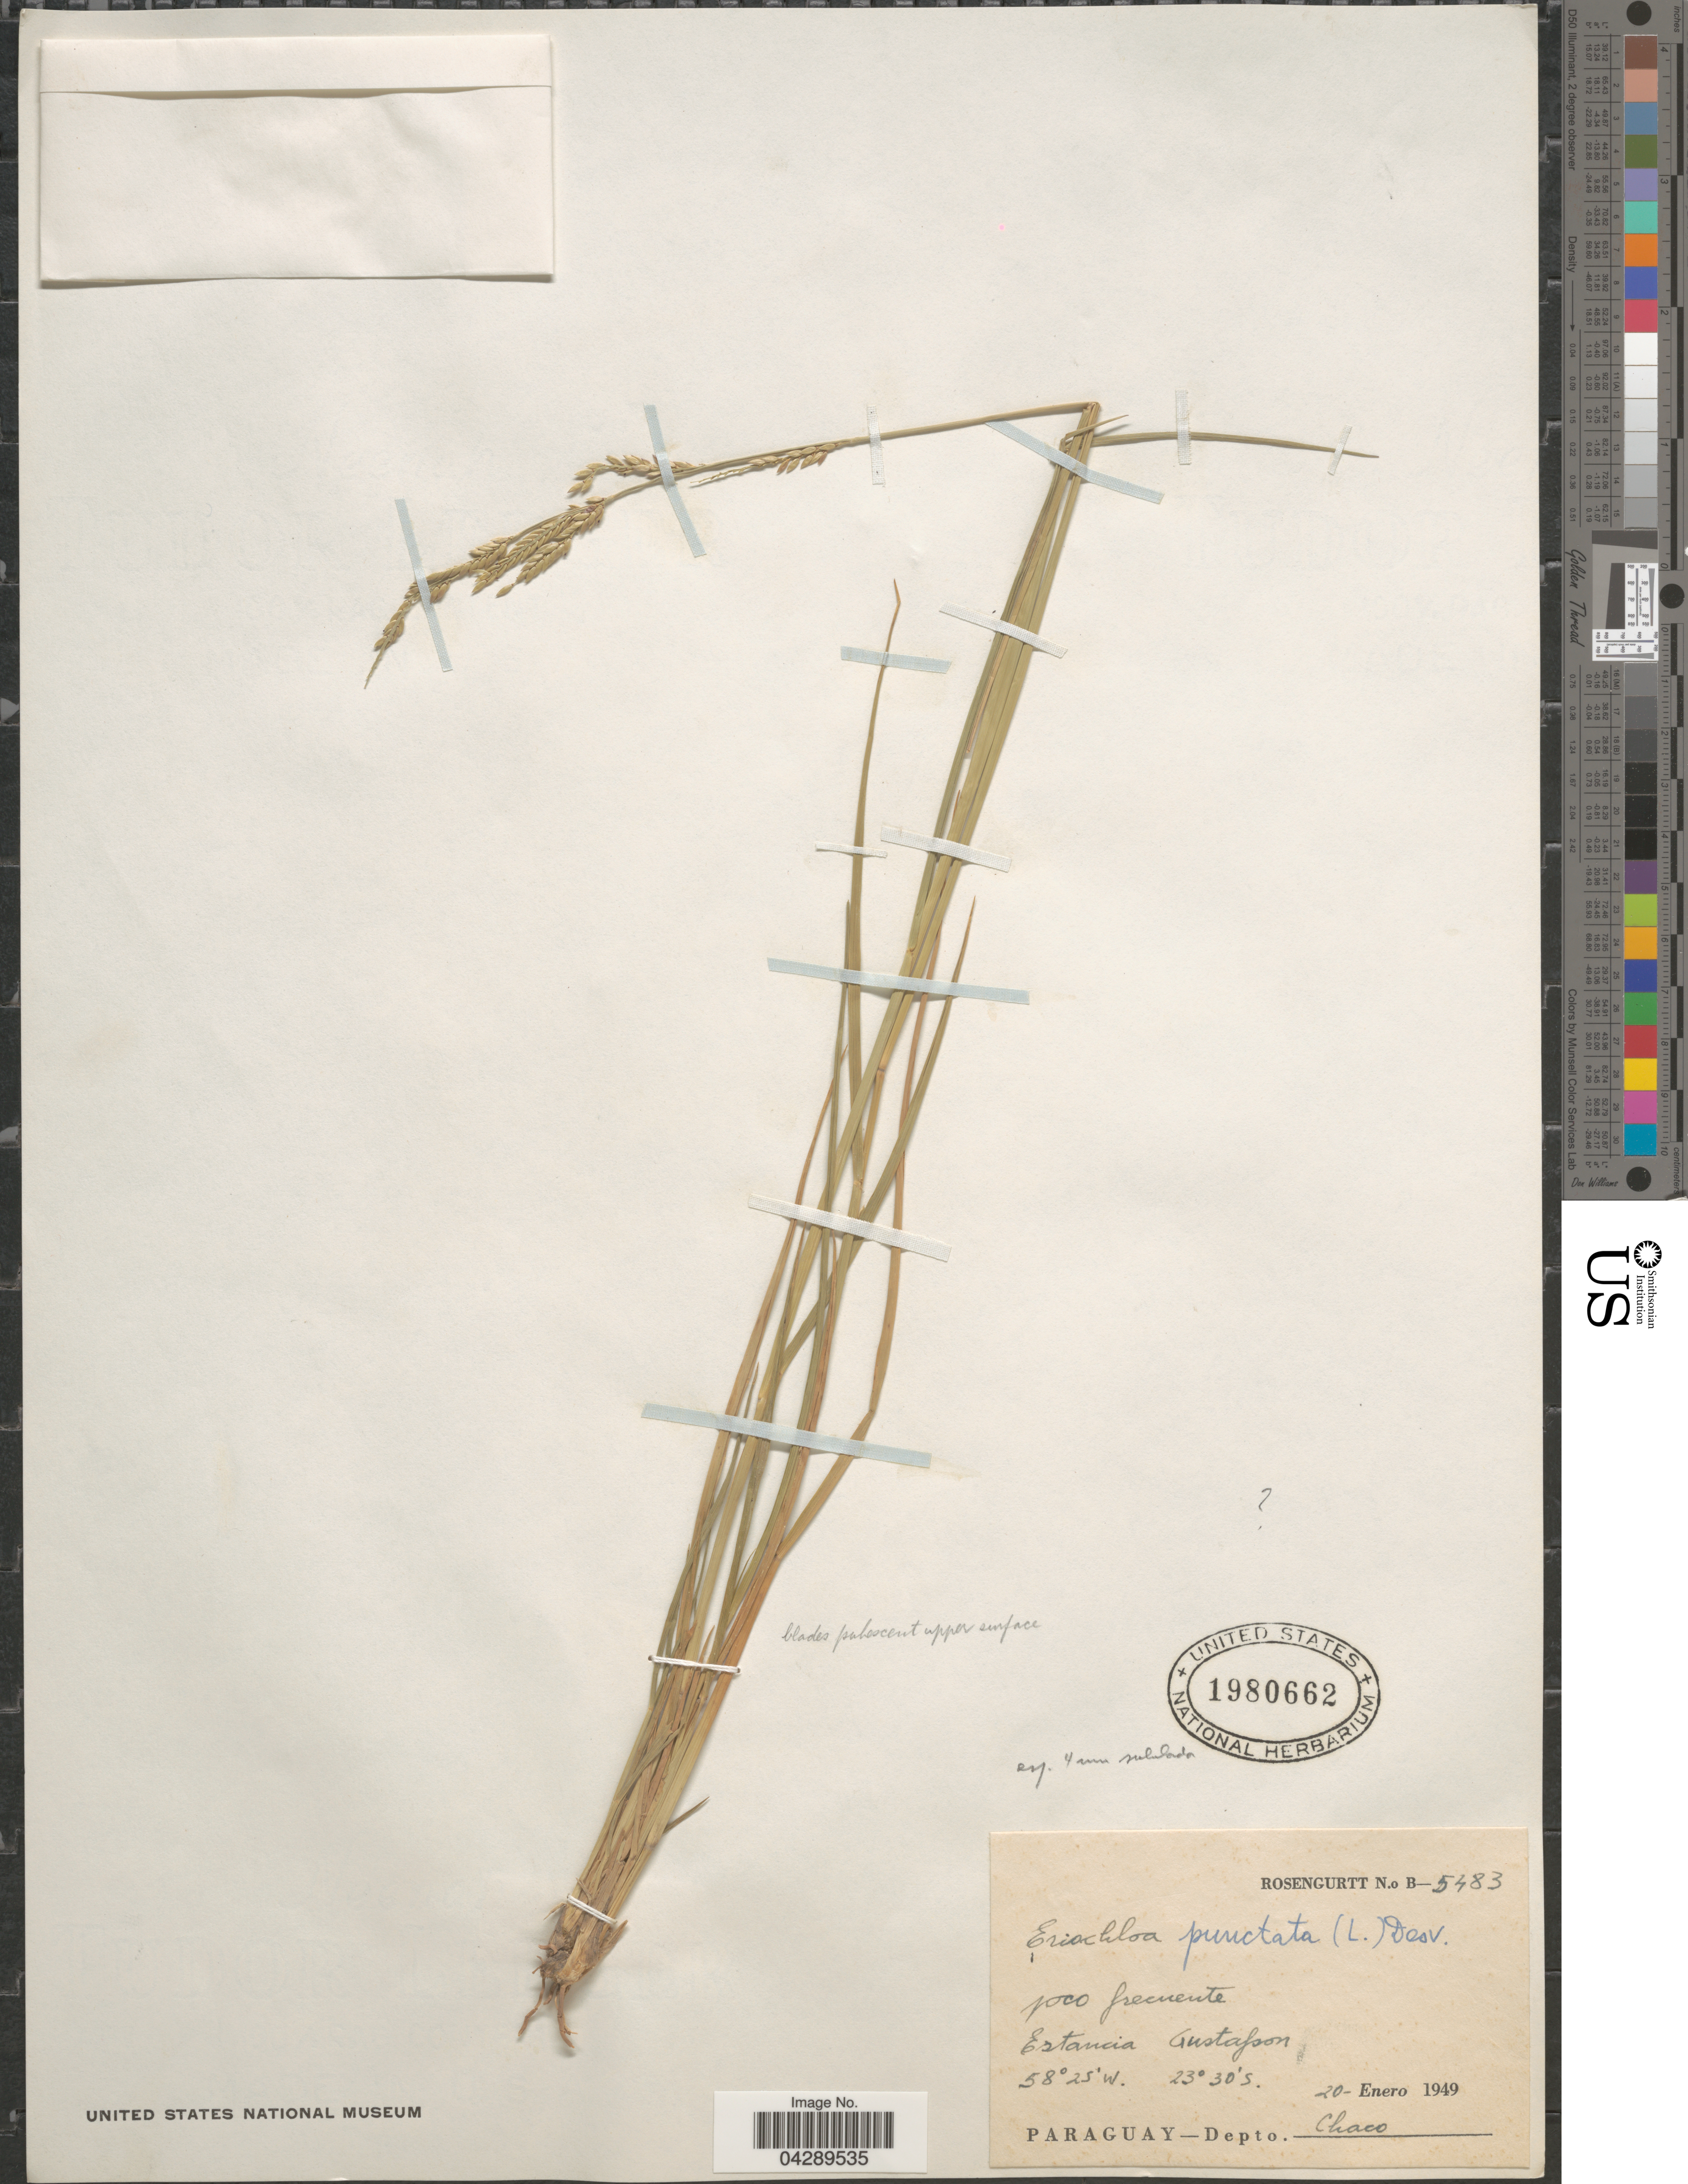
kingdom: Plantae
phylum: Tracheophyta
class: Liliopsida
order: Poales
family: Poaceae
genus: Eriochloa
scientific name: Eriochloa punctata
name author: (L.) Desv. ex Ham.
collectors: Rosengurtt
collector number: B-5483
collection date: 1949-01-20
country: Paraguay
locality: Estancia Gustafson. Depto. Chaco.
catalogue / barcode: US 1980662